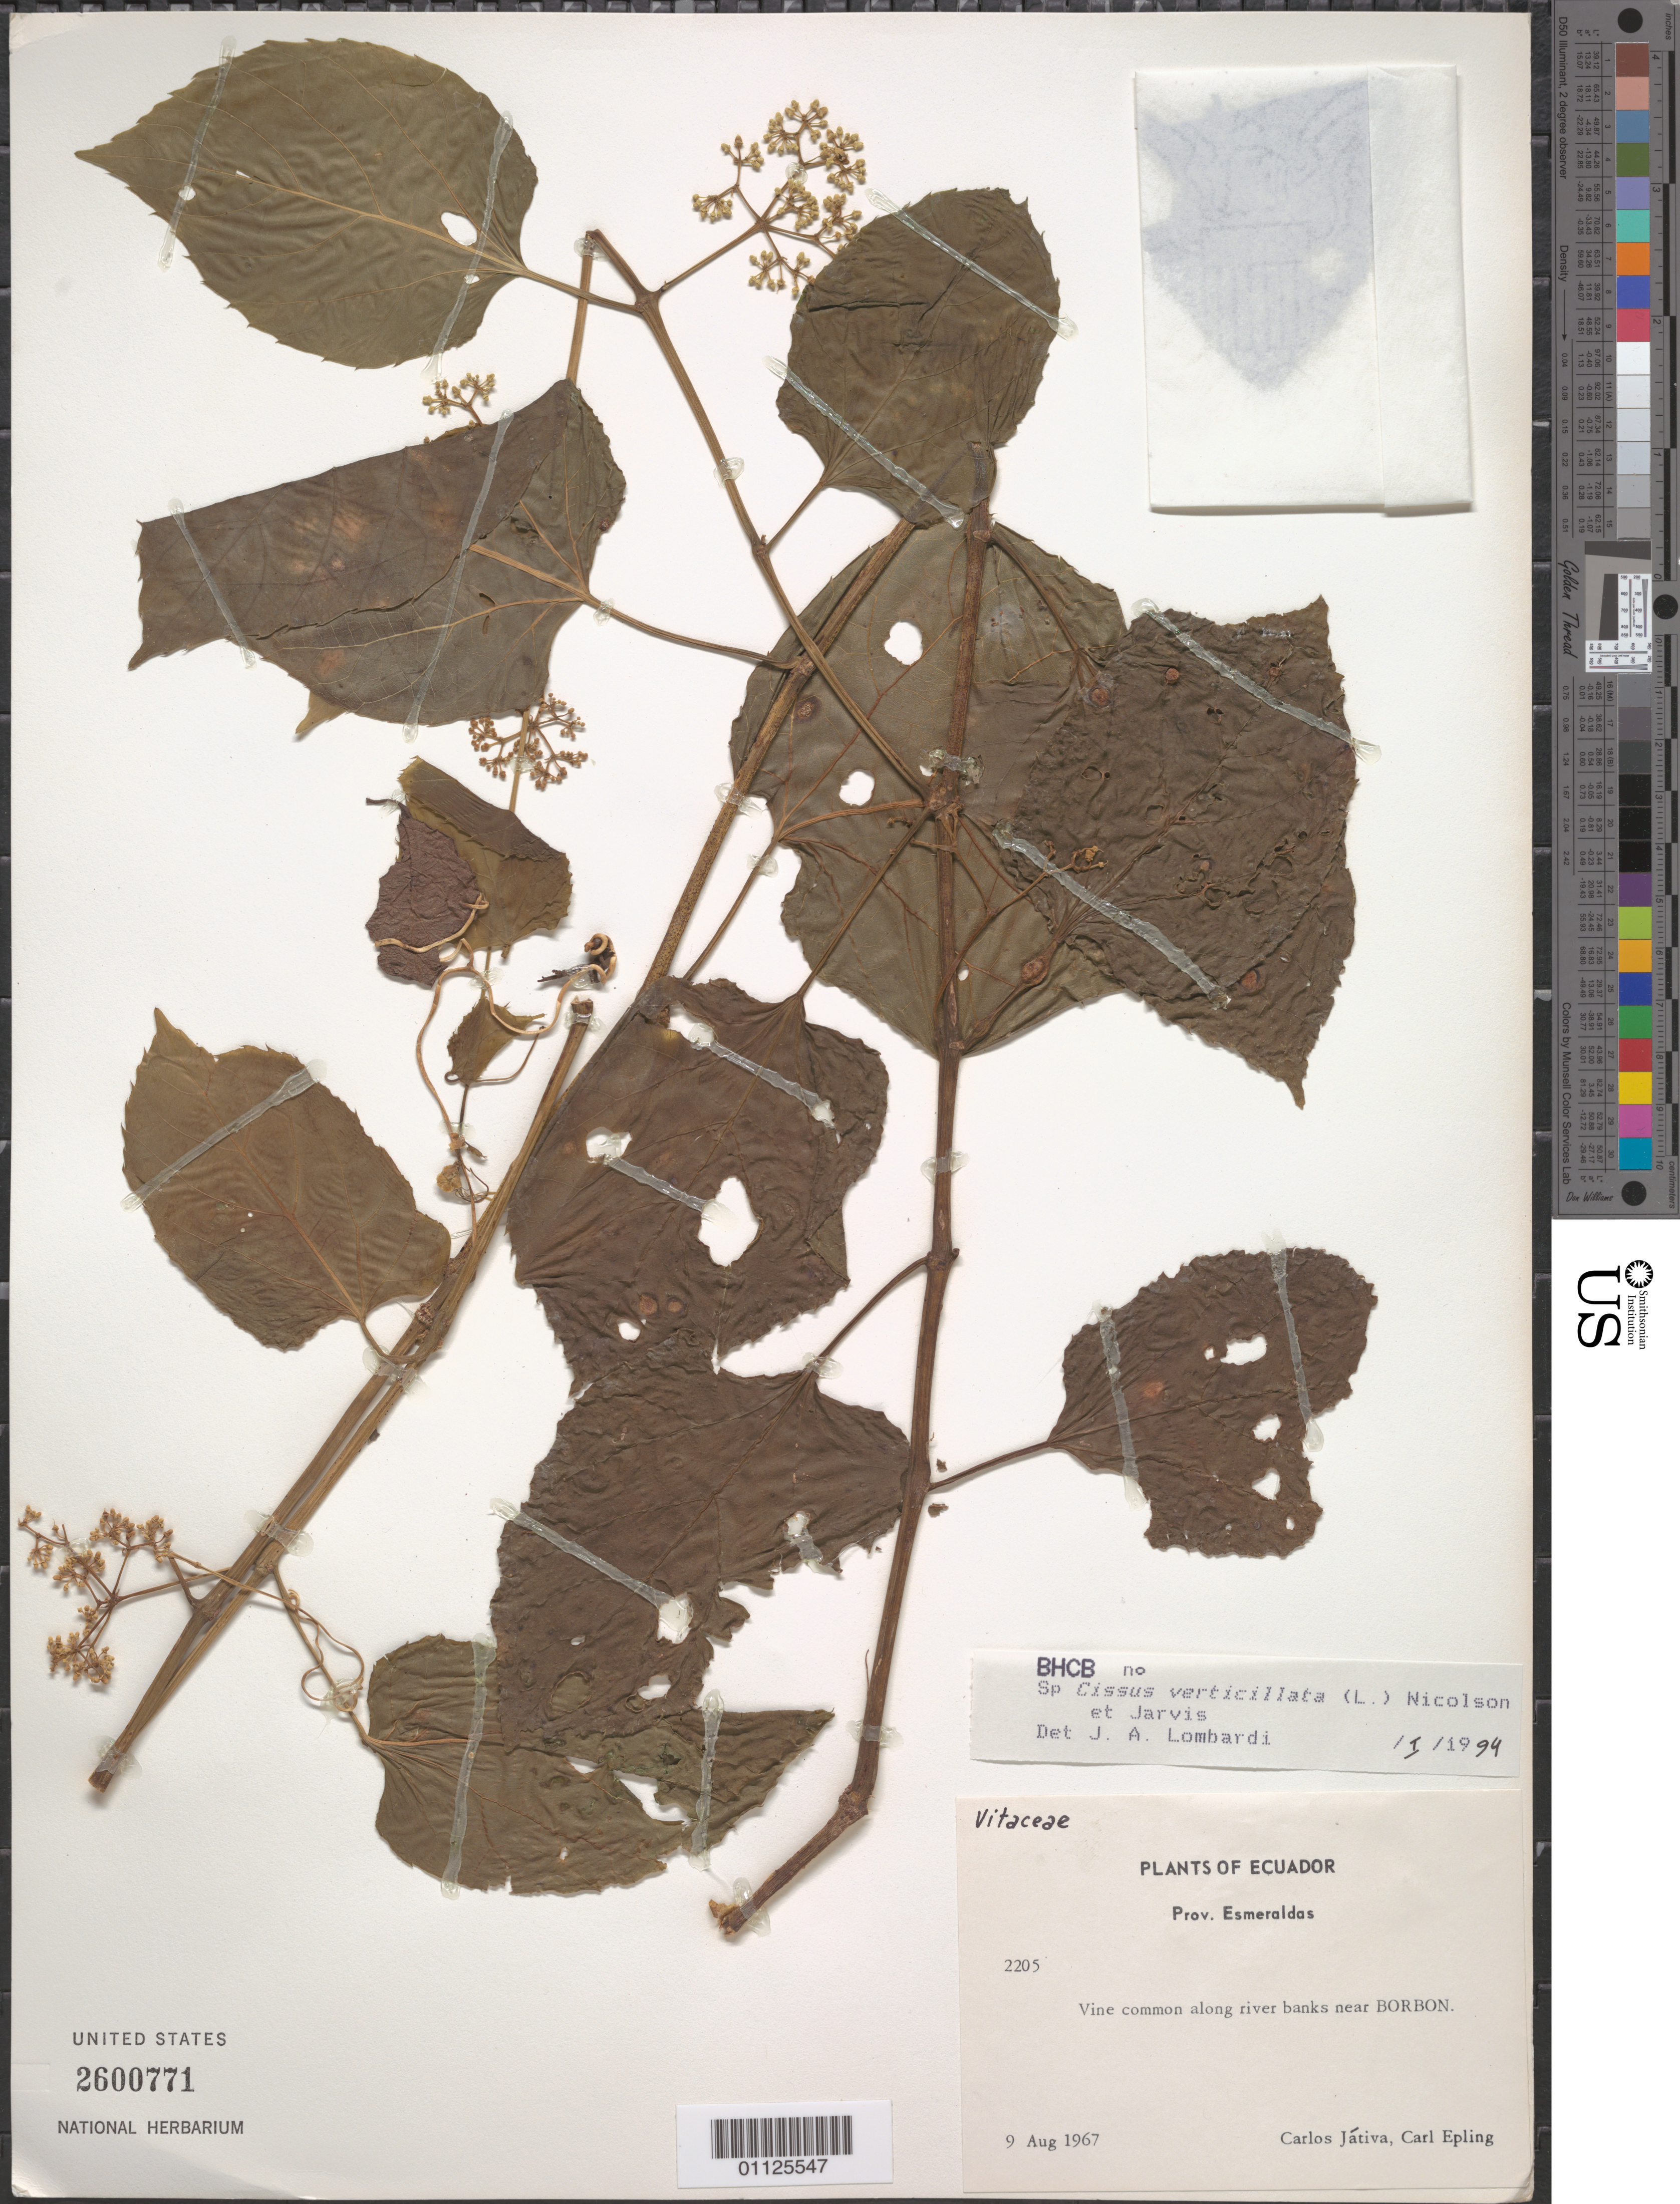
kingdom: Plantae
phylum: Tracheophyta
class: Magnoliopsida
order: Vitales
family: Vitaceae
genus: Cissus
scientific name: Cissus verticillata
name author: (L.) Nicolson & C.E. Jarvis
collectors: C. D. Játiva & C. C. Epling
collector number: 2205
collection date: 1967-08-09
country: Ecuador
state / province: Esmeraldas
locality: Near Borbon.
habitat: Vine common along river banks.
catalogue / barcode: US 2600771